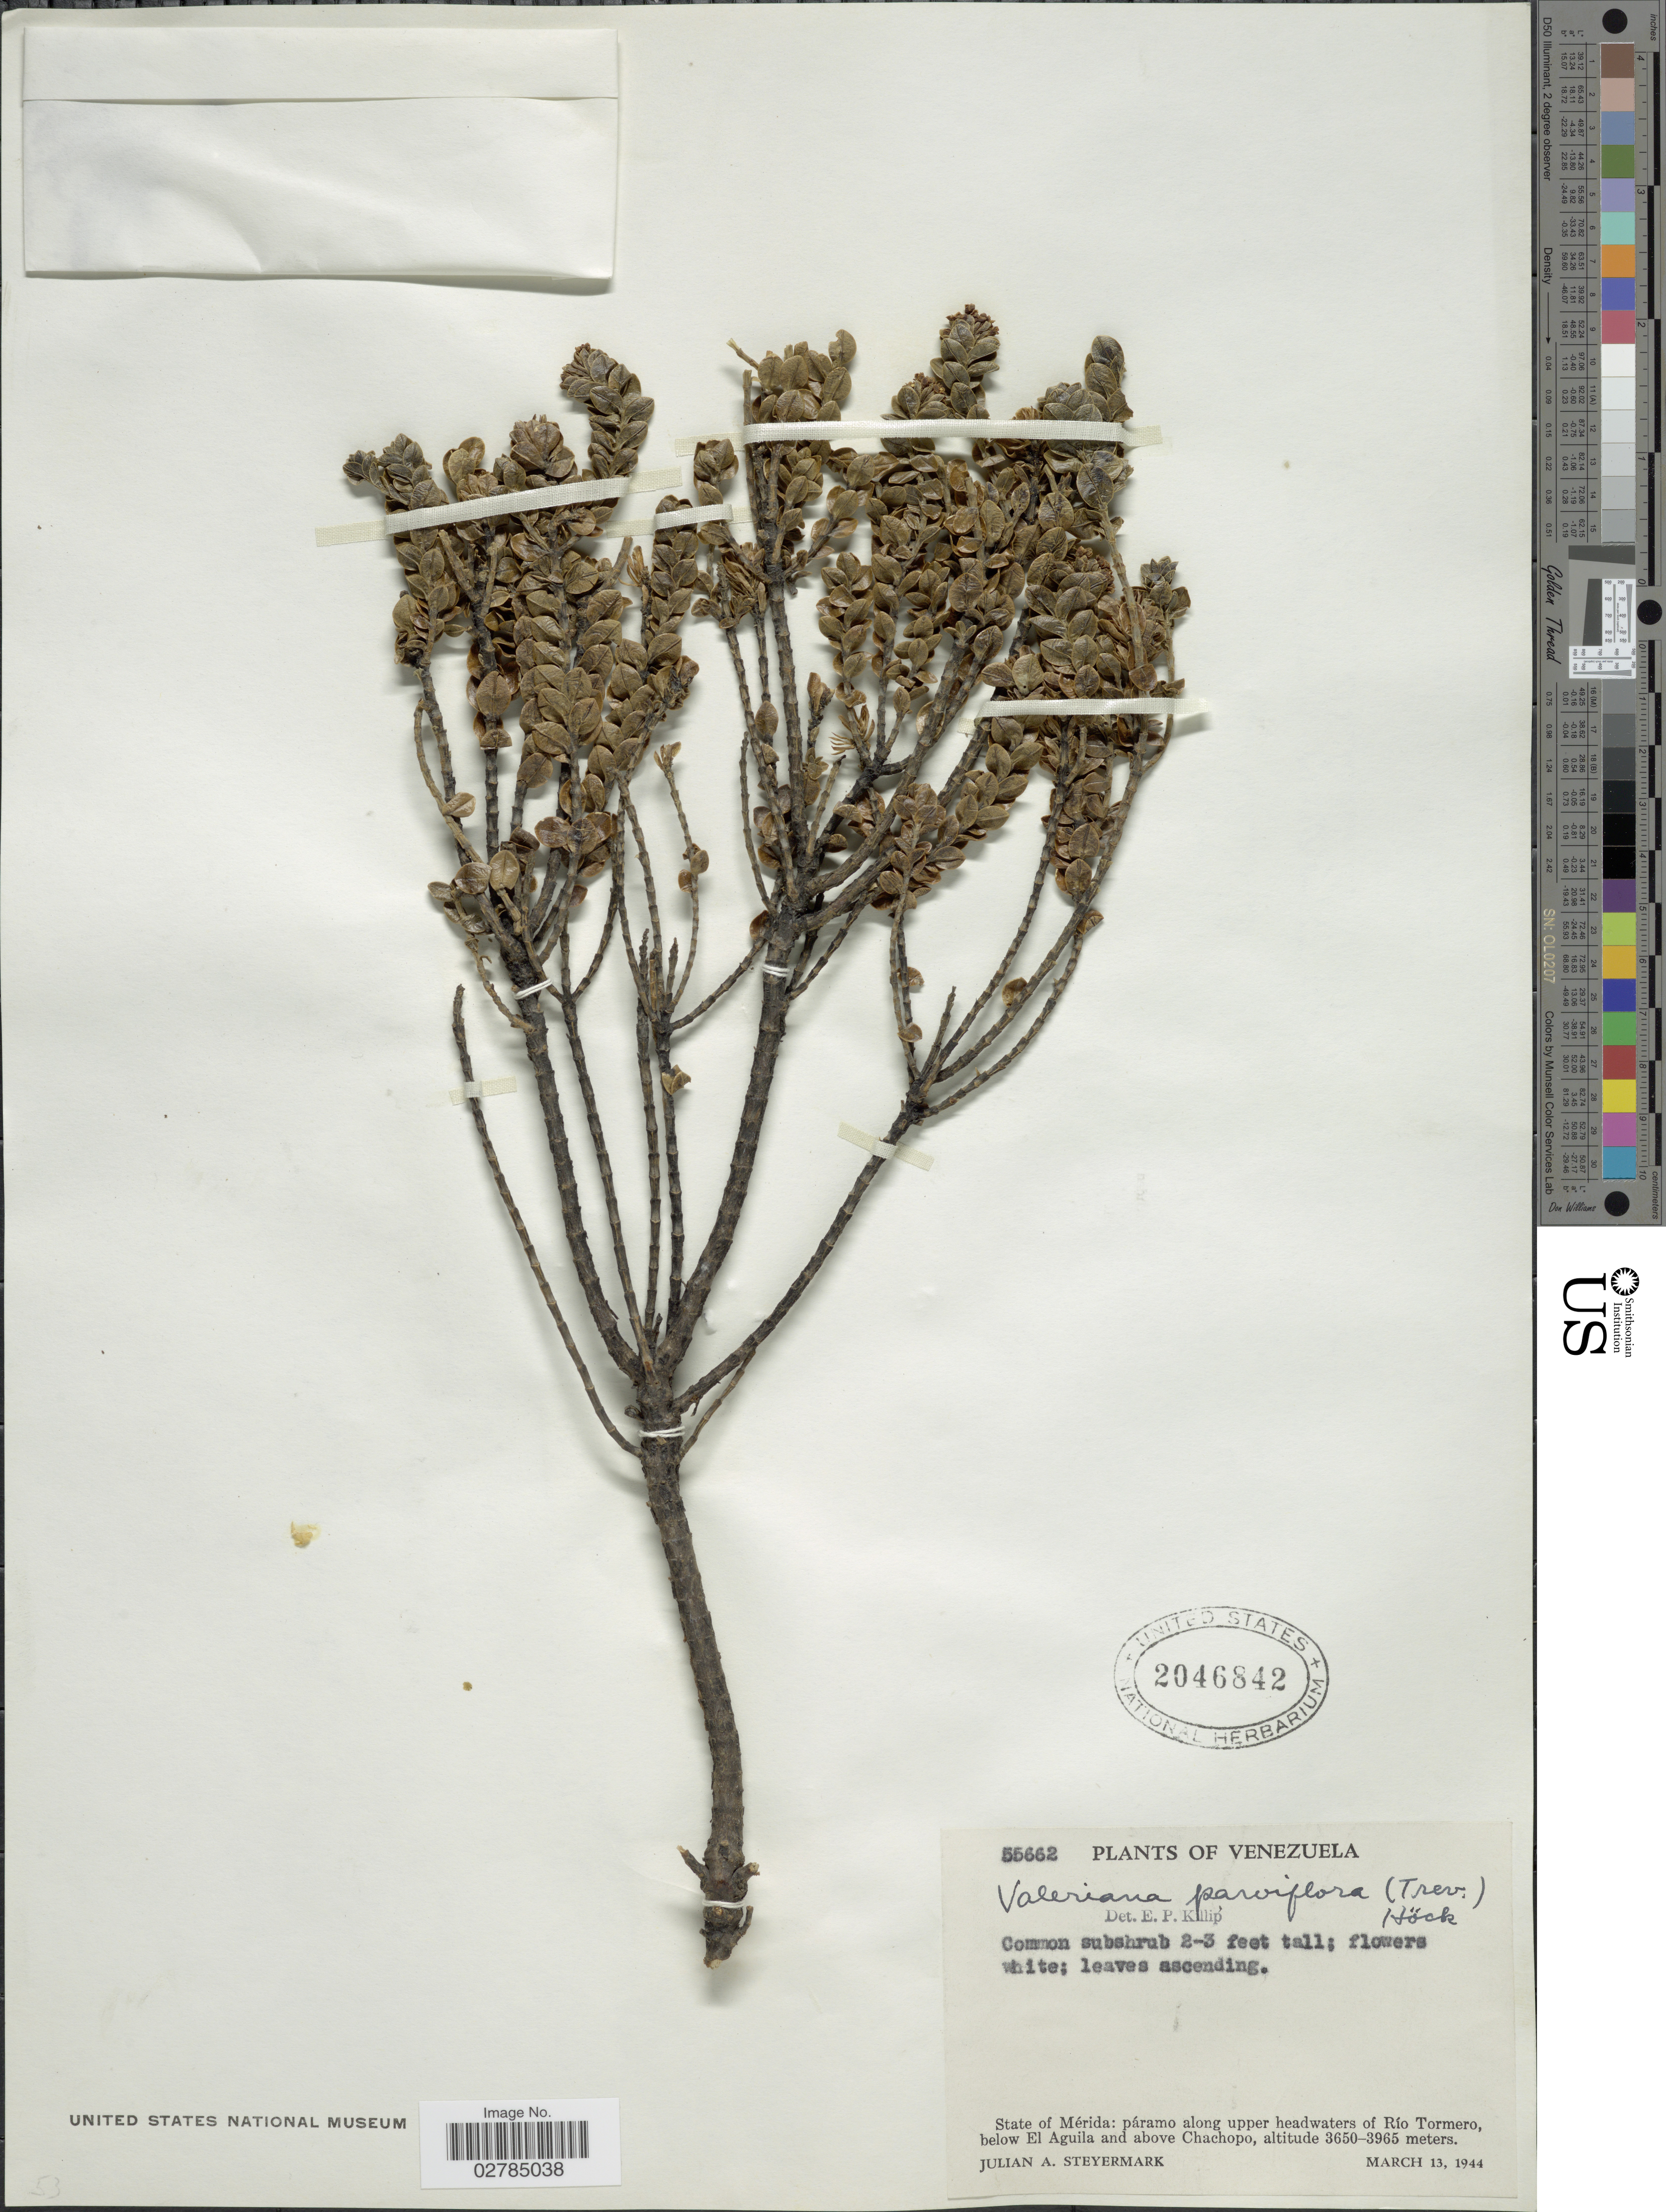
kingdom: Plantae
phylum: Tracheophyta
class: Magnoliopsida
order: Dipsacales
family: Caprifoliaceae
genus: Valeriana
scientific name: Valeriana parviflora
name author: Miégev.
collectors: J. Steyermark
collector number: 55662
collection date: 1944-03-13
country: Venezuela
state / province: Mérida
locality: Páramo along upper headwaters of Río Tormero, below El Aguila and above Chachopo.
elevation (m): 3650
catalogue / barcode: US 2046842